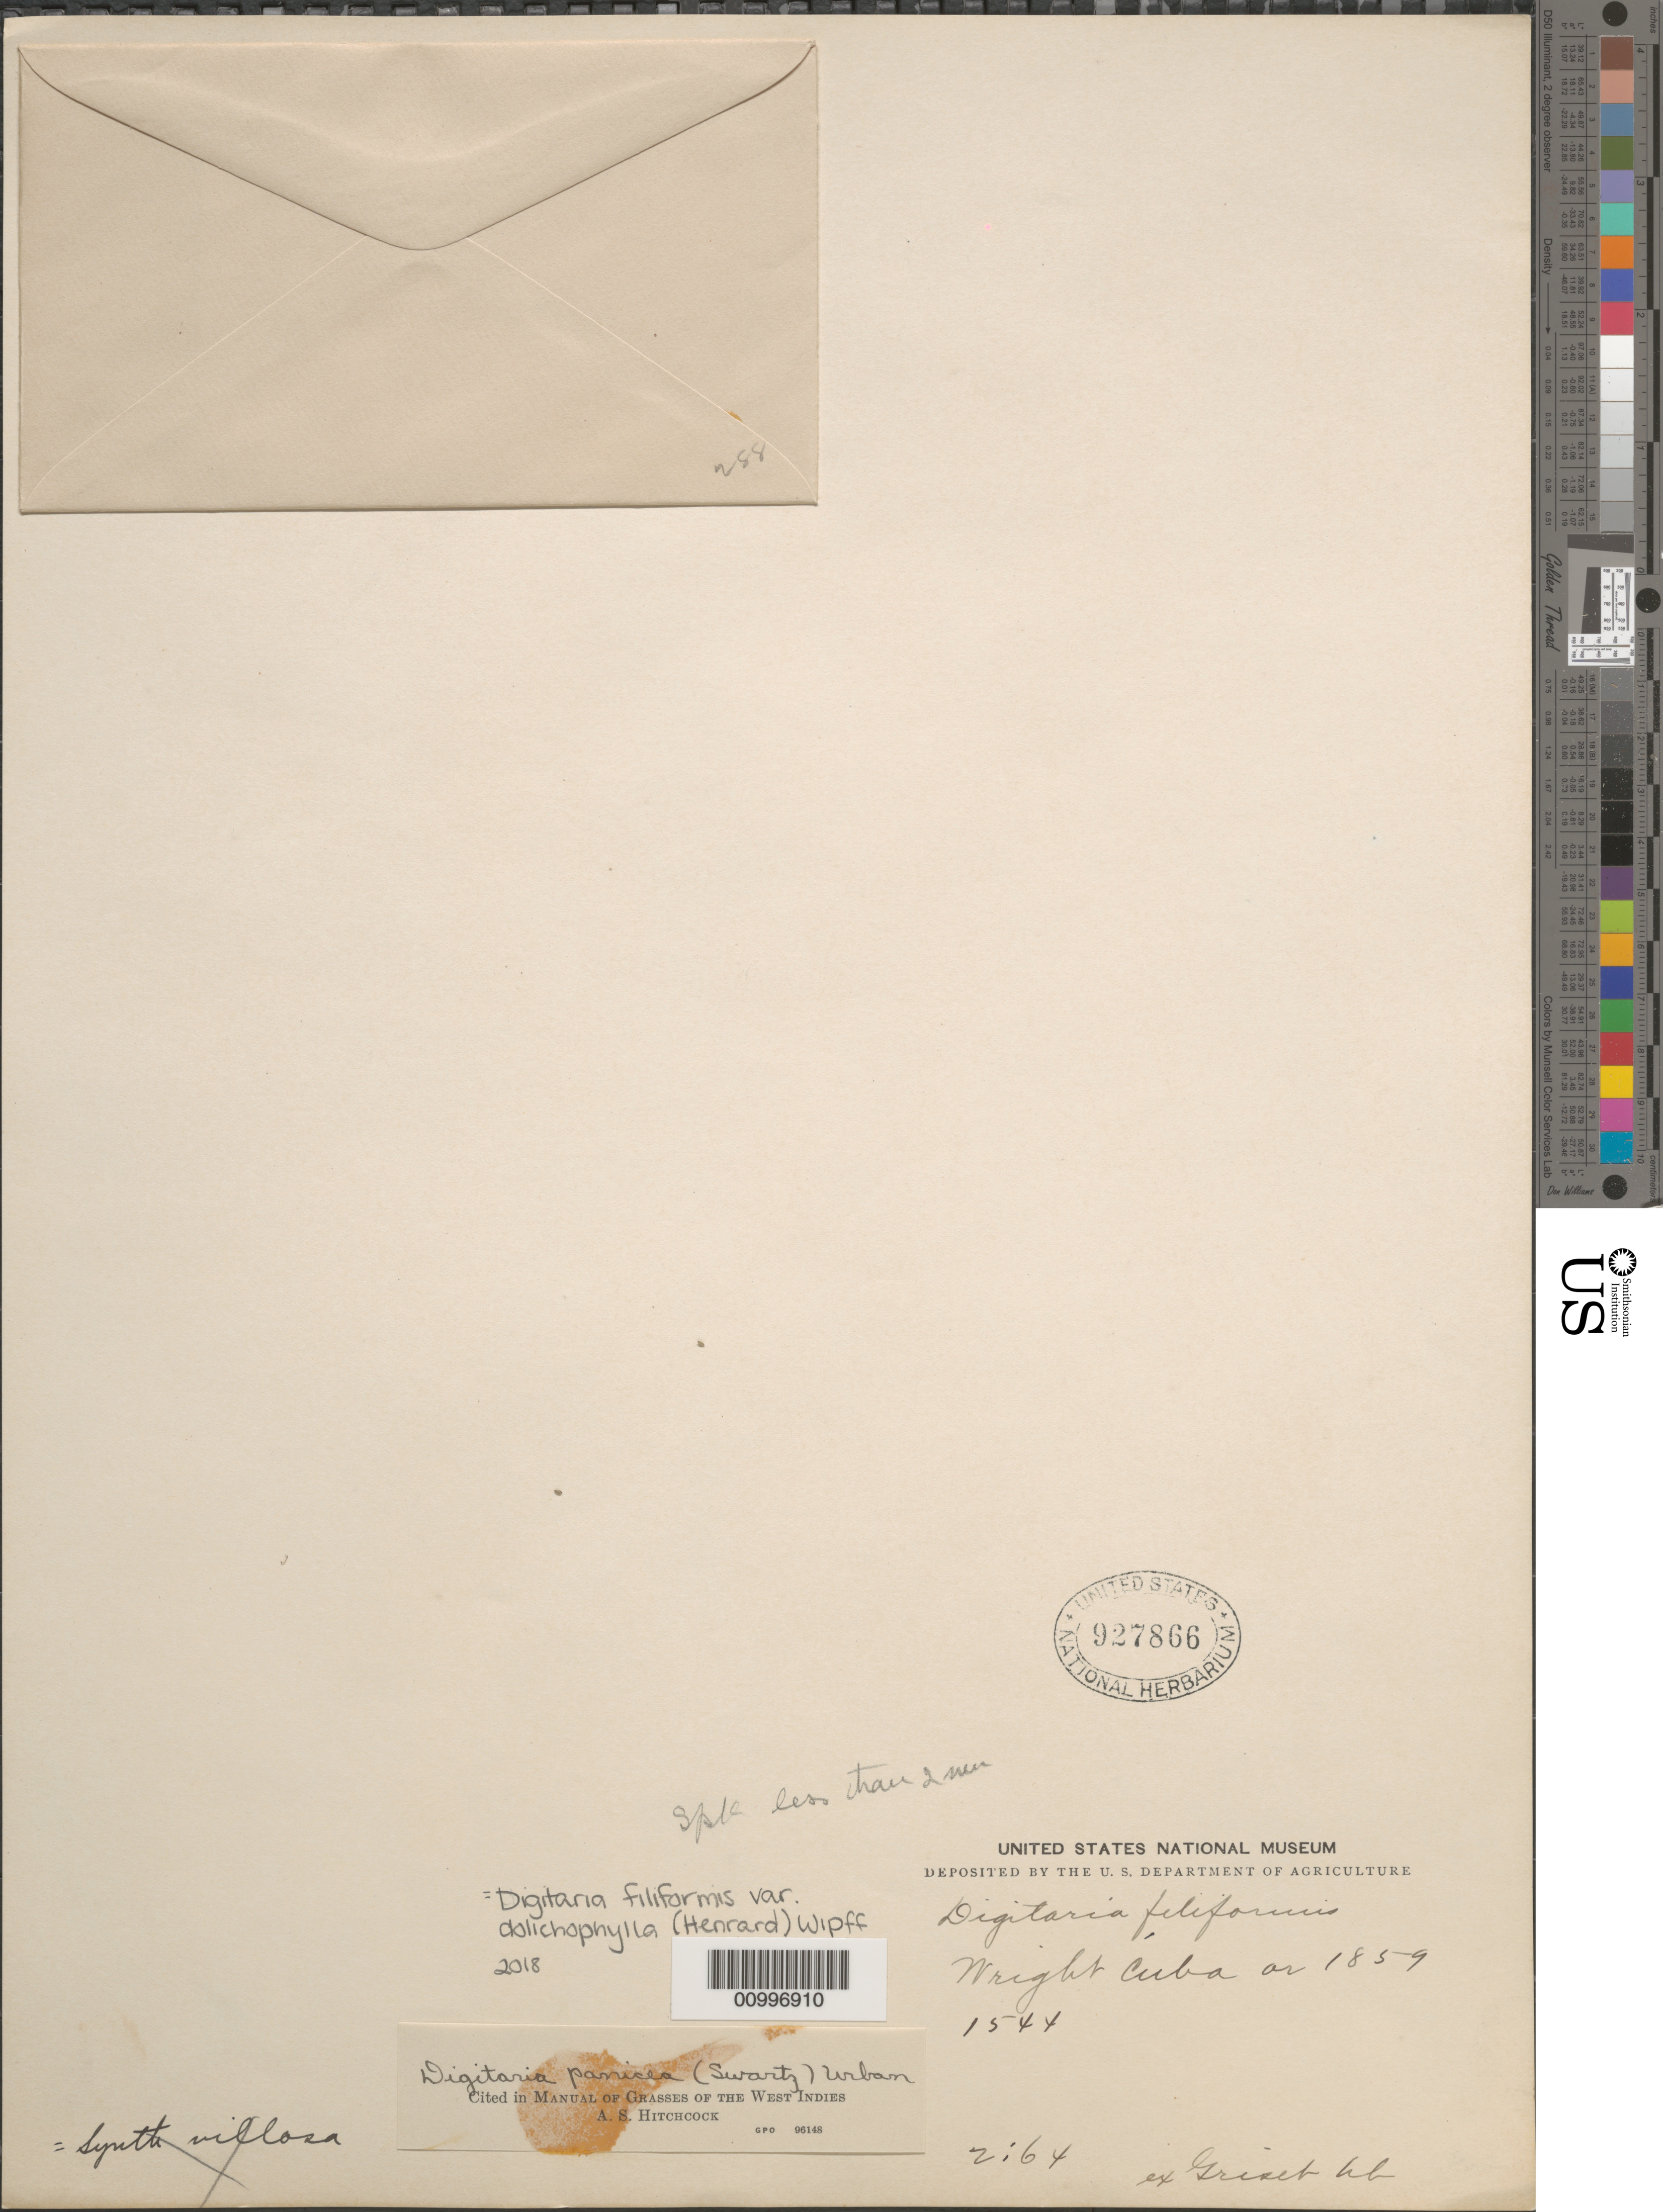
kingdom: Plantae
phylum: Tracheophyta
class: Liliopsida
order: Poales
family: Poaceae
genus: Digitaria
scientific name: Digitaria filiformis var. dolichophylla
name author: (Henr.) Wipff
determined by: Poaceae Reorganization Project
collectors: C. Wright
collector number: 1544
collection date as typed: Sep 1865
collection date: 1859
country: Cuba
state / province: Pinar del Rio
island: Cuba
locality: Pinar del Rio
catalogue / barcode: US 927866